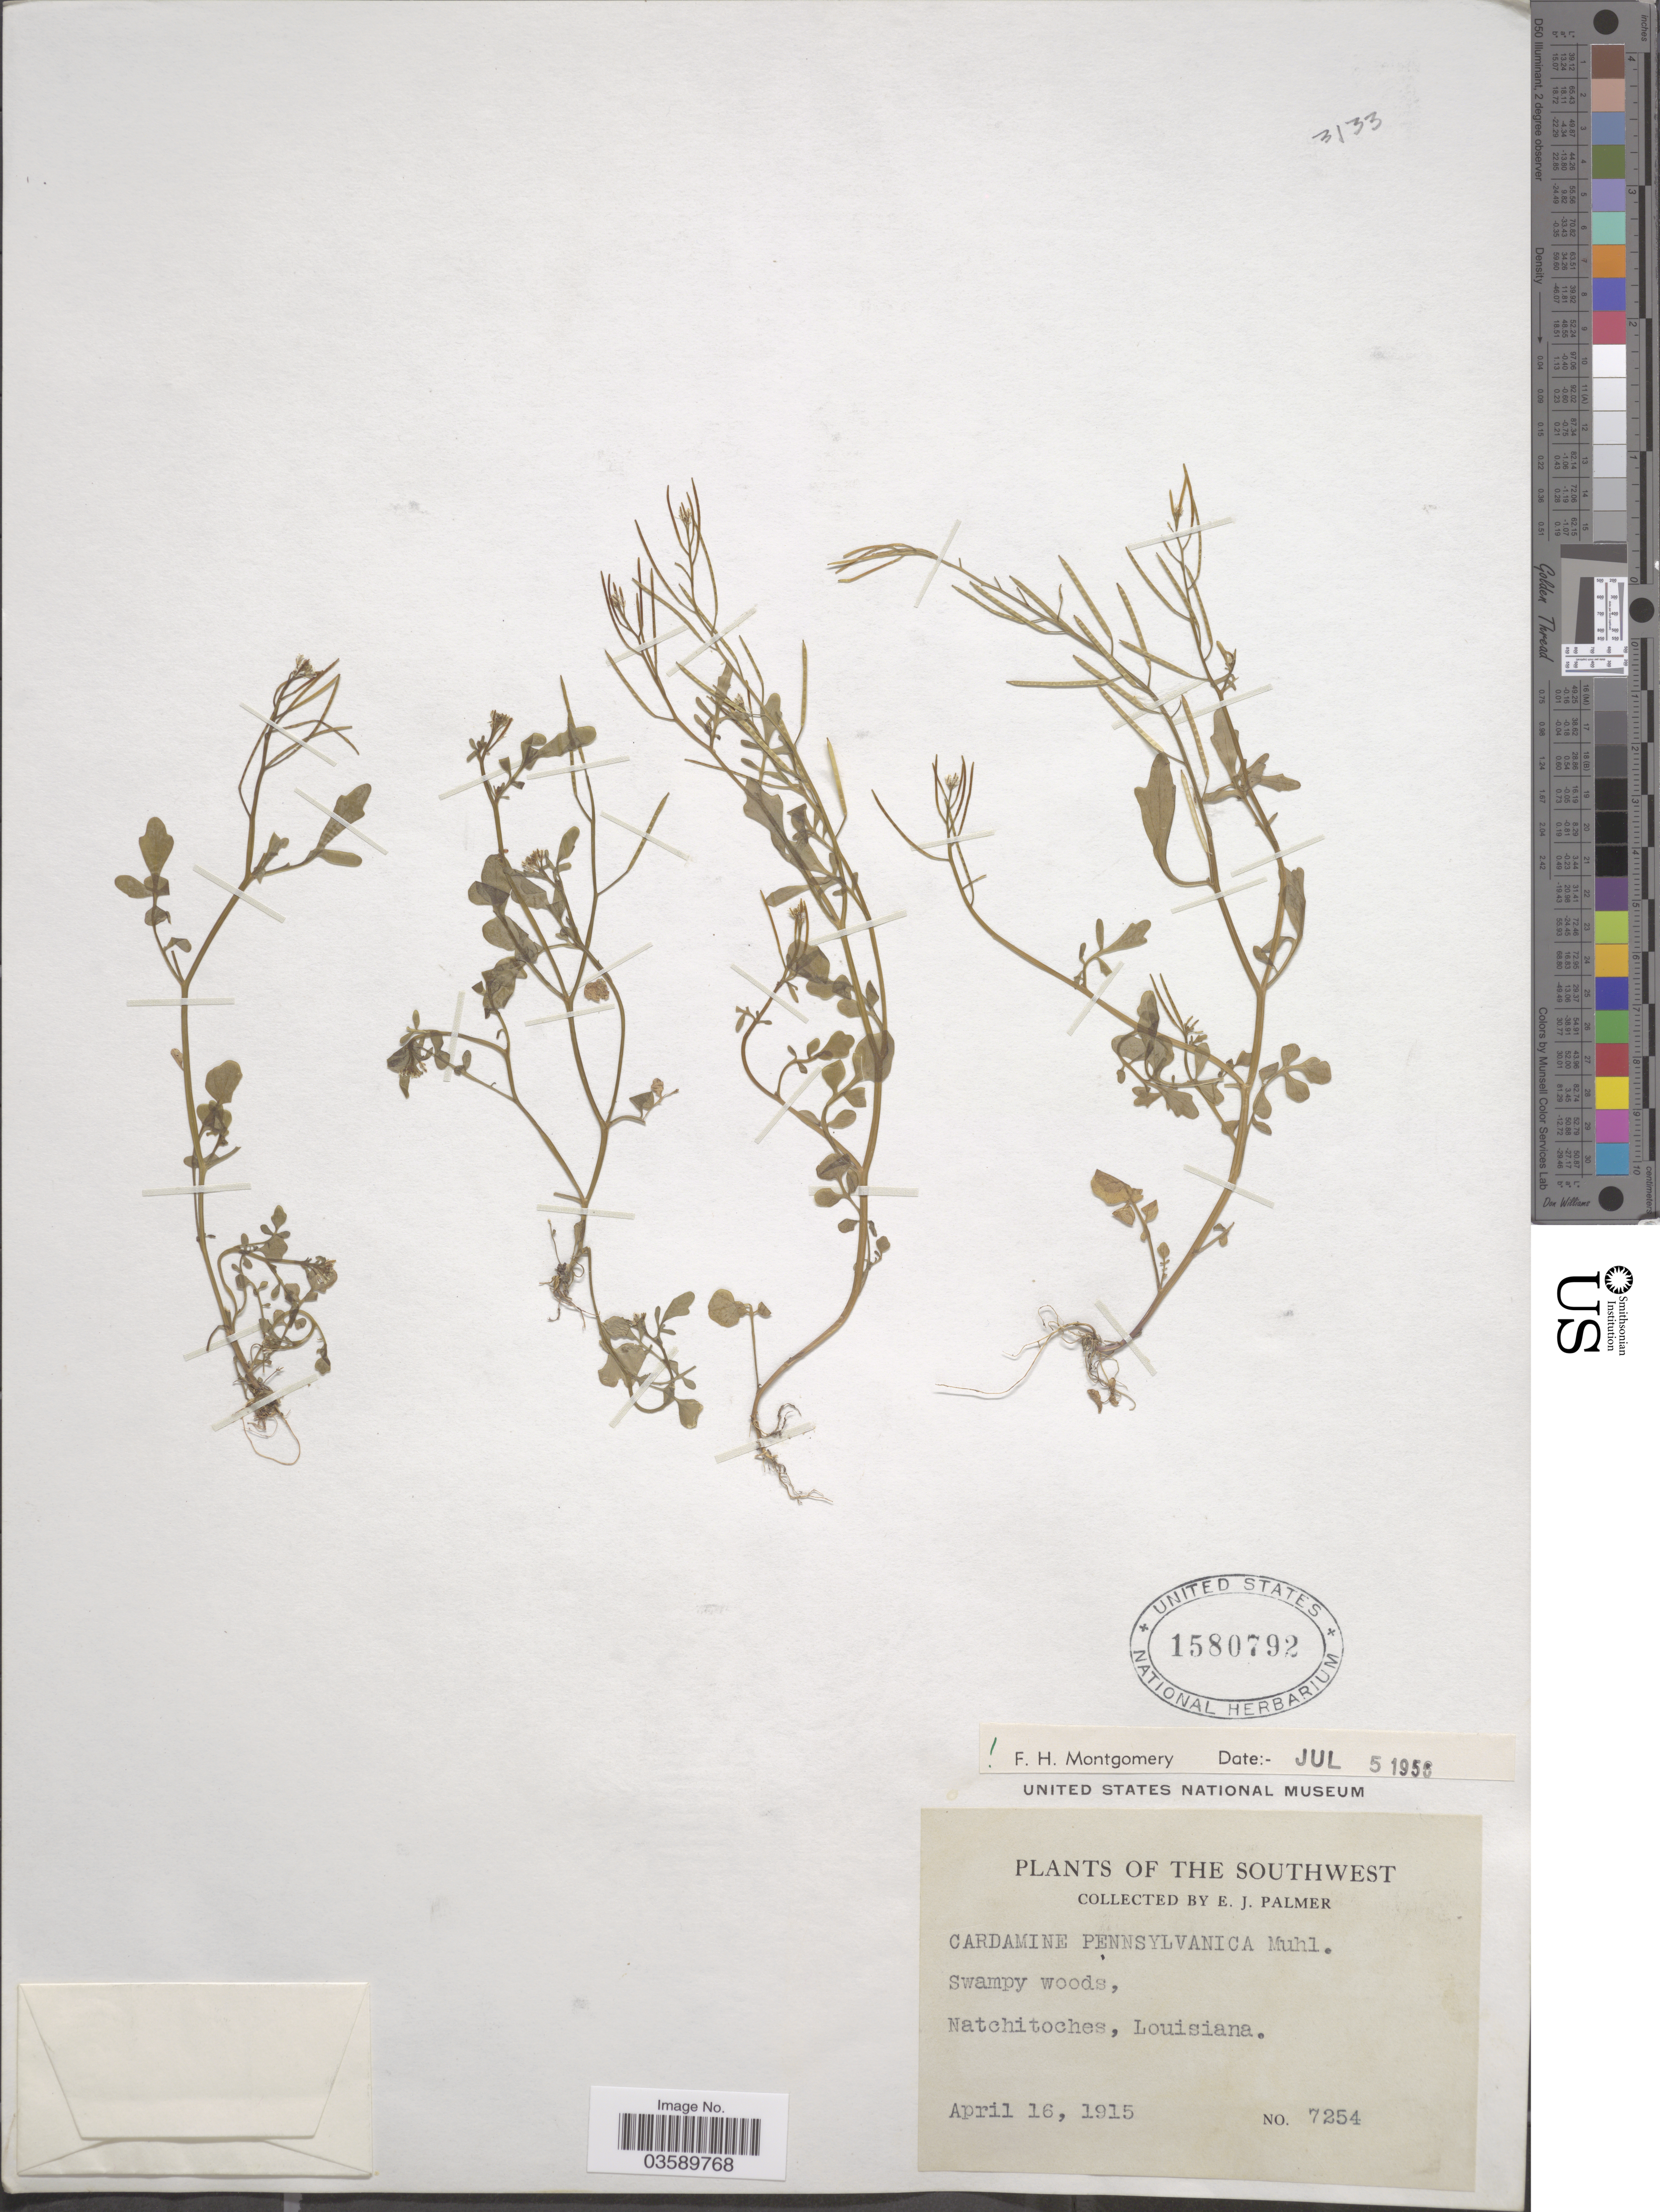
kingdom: Plantae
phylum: Tracheophyta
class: Magnoliopsida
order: Brassicales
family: Brassicaceae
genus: Cardamine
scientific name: Cardamine pensylvanica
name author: Muhl. ex Willd.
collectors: E. J. Palmer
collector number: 7254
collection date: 1915-04-16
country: United States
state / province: Louisiana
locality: The Southwest. Natchitoches.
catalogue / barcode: US 1580792